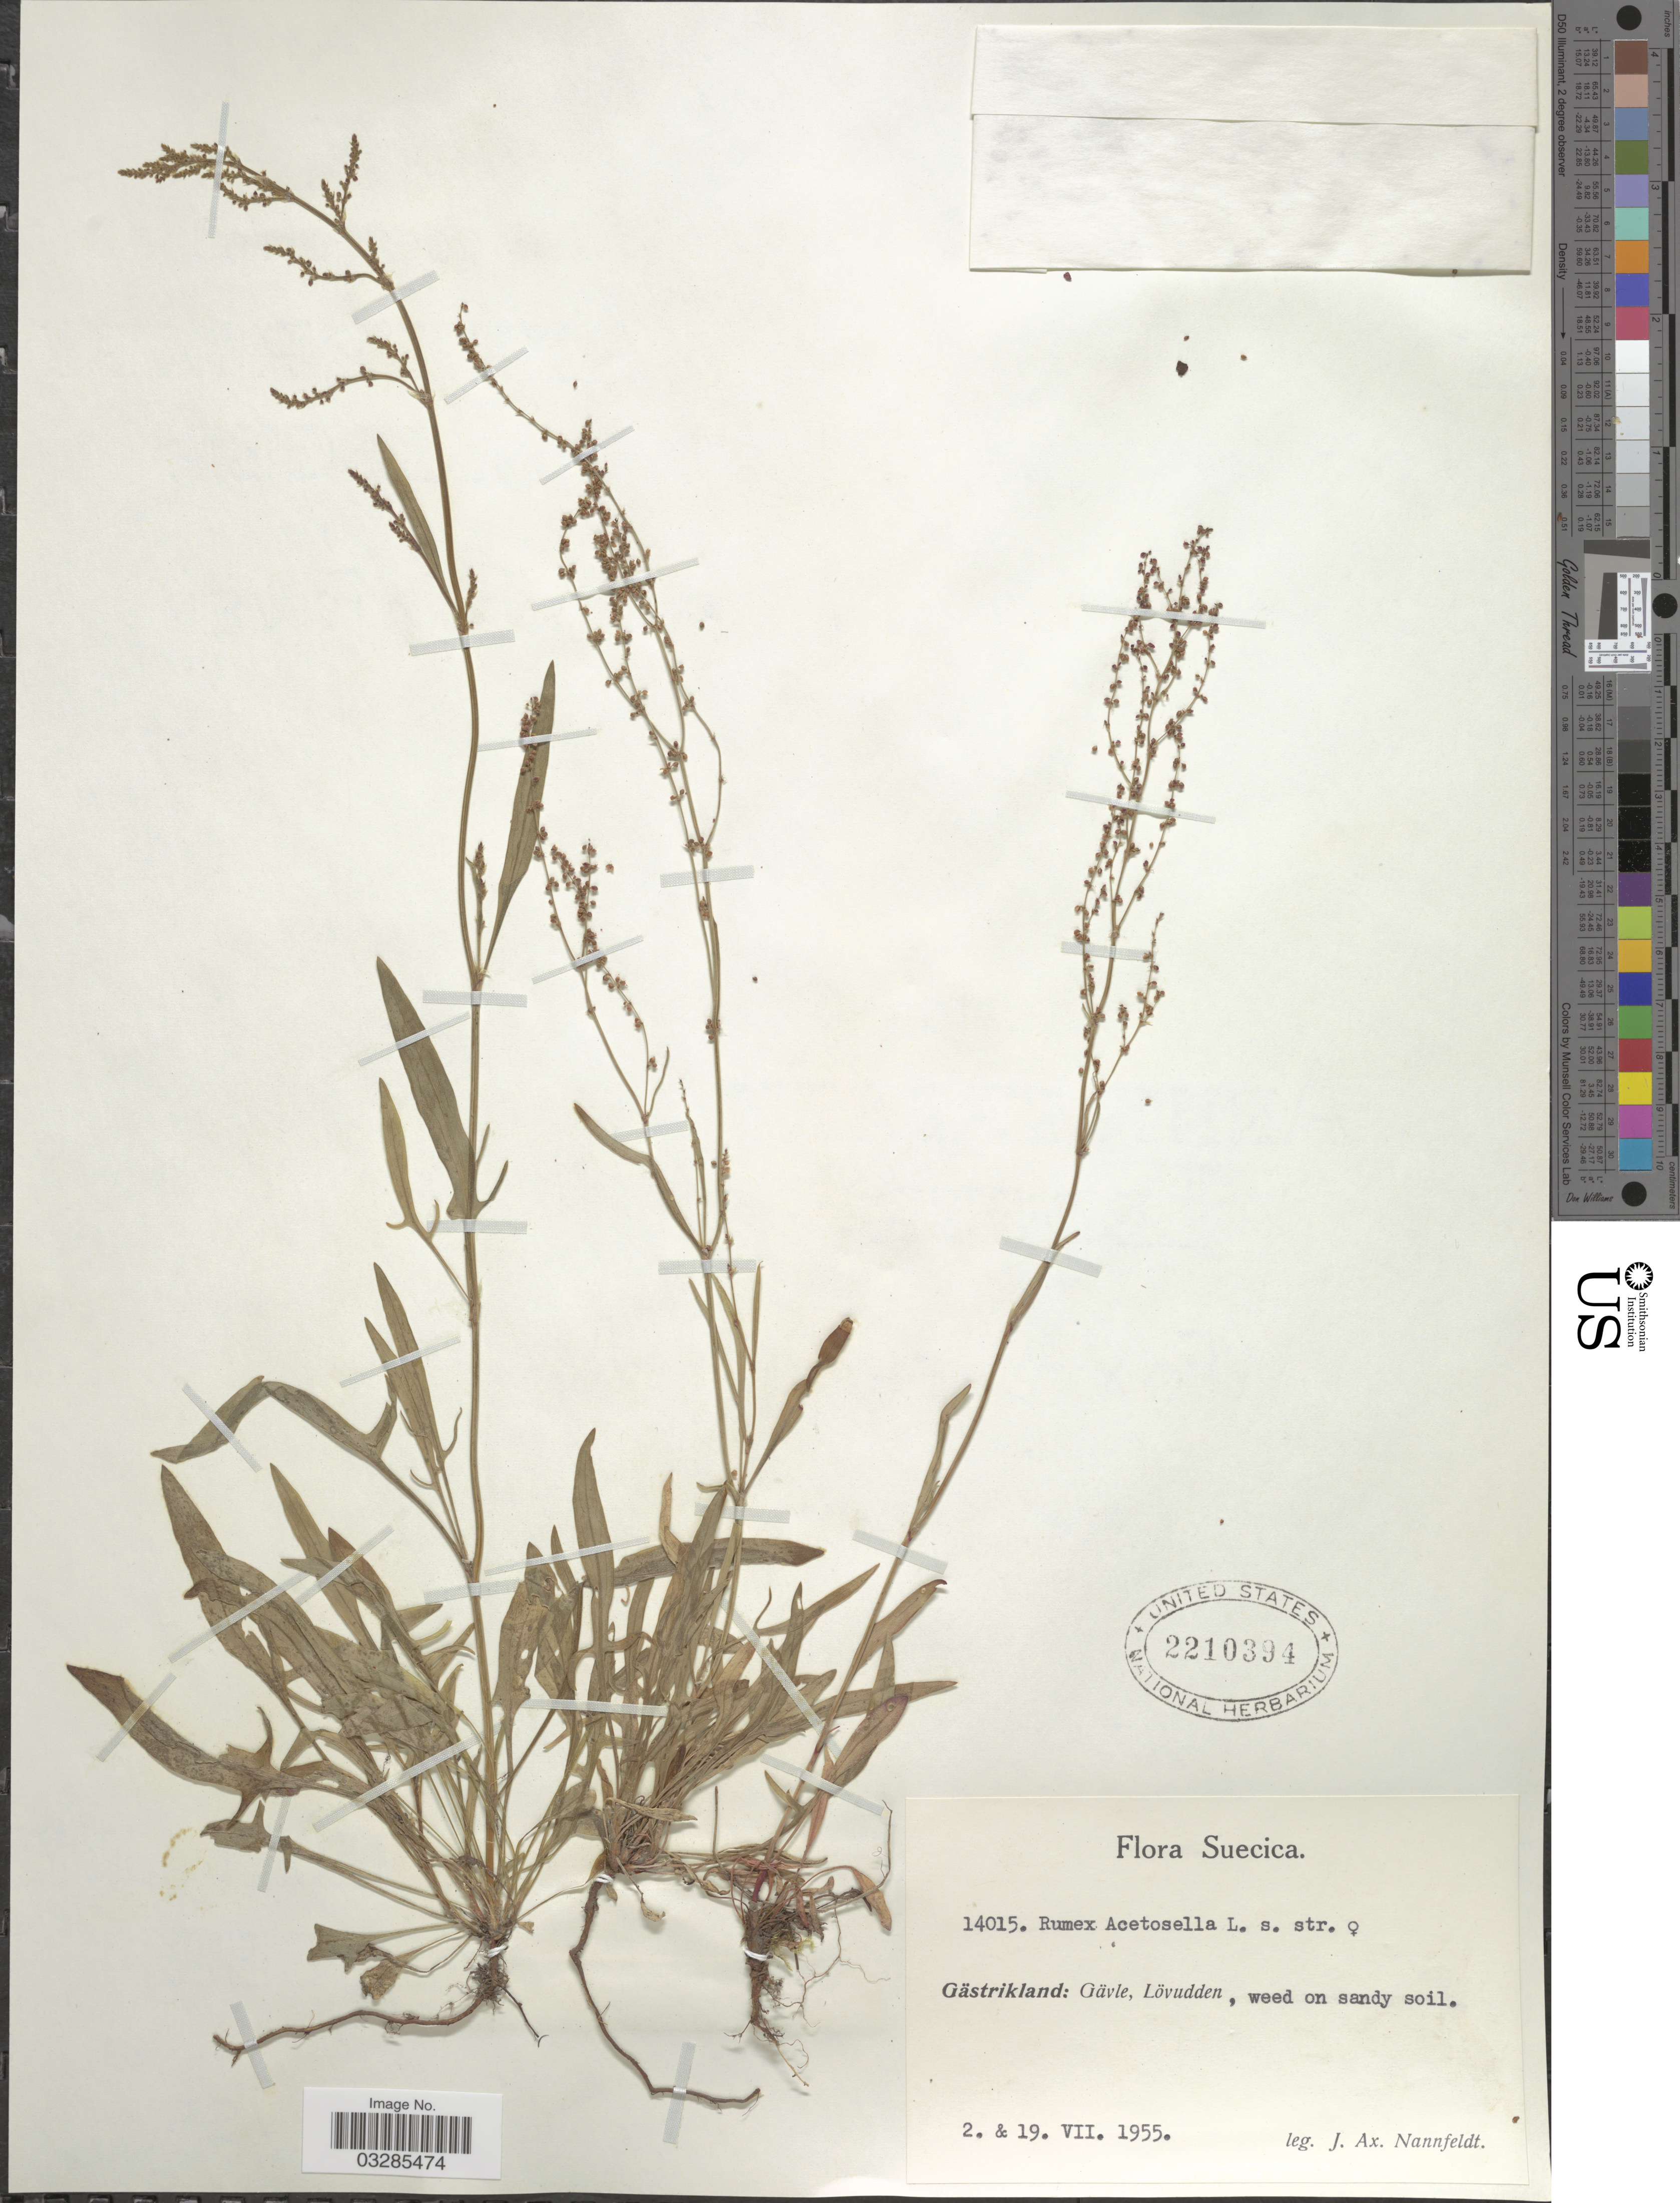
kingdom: Plantae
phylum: Tracheophyta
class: Magnoliopsida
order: Caryophyllales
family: Polygonaceae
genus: Rumex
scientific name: Rumex acetosella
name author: L.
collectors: J. Nannfeldt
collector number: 14015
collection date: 1955-07-02/1955-07-19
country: Sweden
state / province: Gavleborg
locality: Suecica. Gästrikland: Gävle, Lövudden.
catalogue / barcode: US 2210394